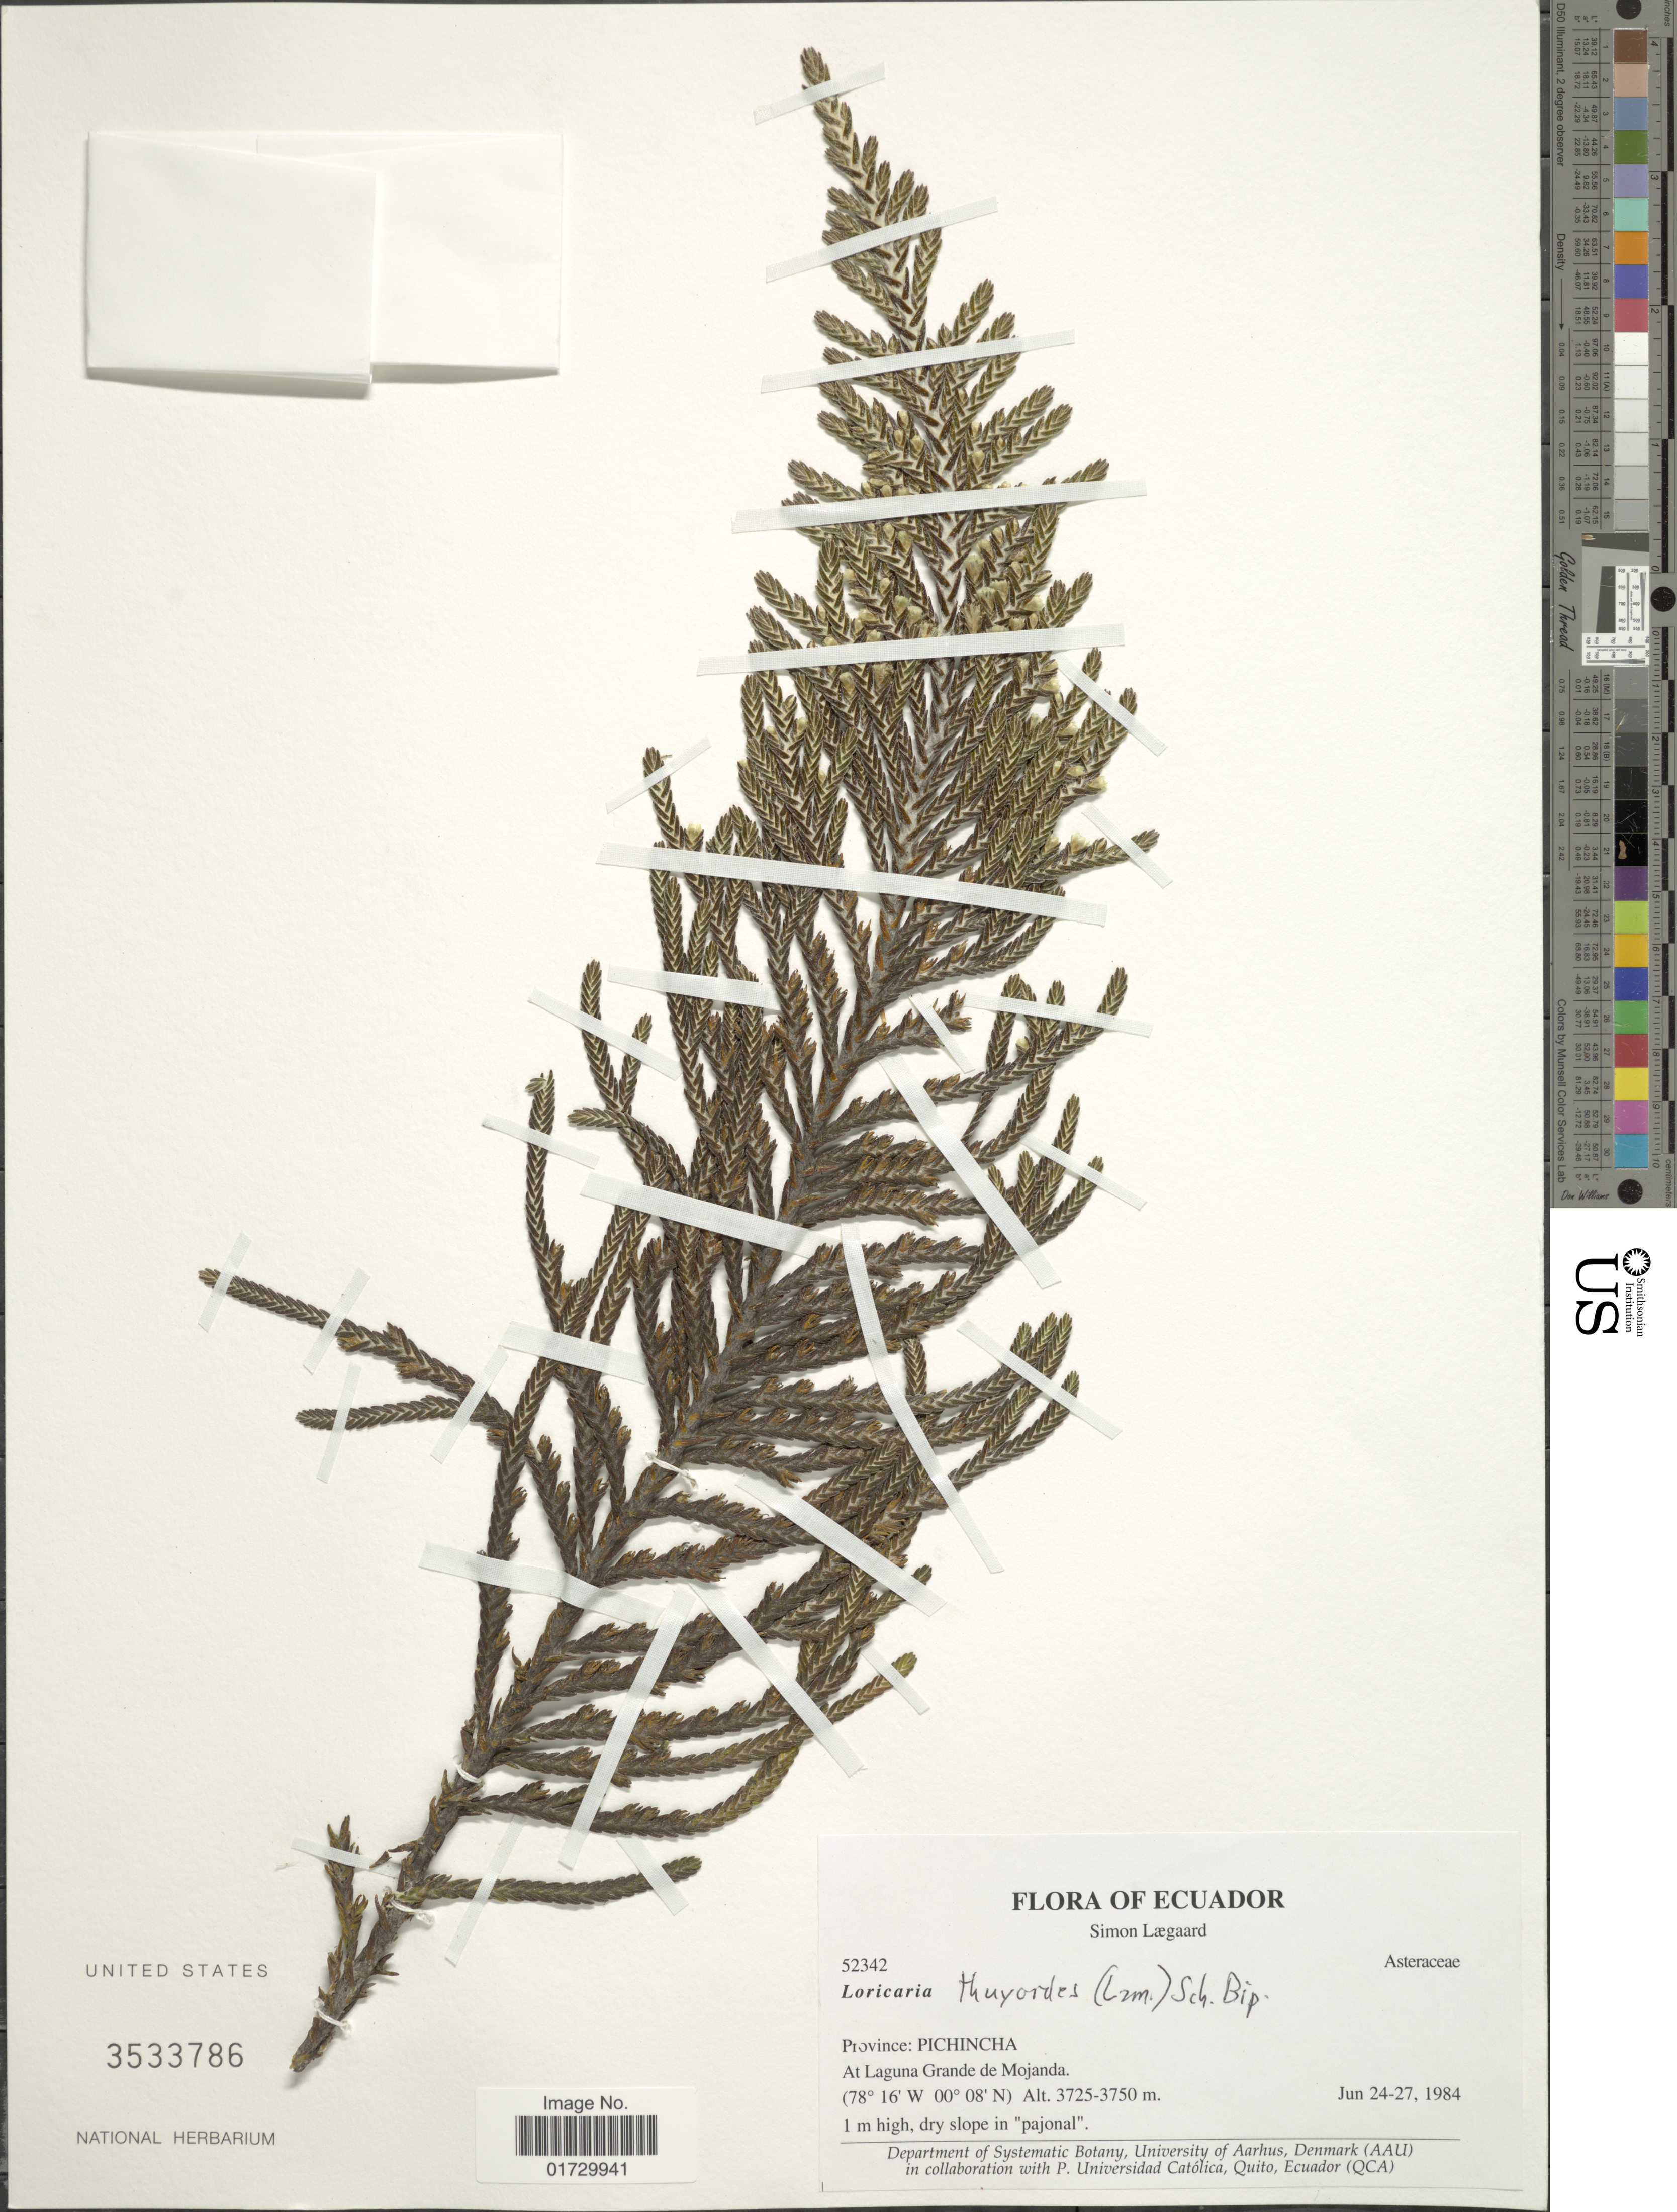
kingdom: Plantae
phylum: Tracheophyta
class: Magnoliopsida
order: Asterales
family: Asteraceae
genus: Loricaria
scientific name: Loricaria thuyoides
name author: (Lam.) Sch. Bip.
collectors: S. Lægaard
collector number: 52342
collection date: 1984-06-24/1984-06-27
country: Ecuador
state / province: Pichincha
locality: At Laguna Grande de Mojanda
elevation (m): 3725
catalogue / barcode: US 3533786